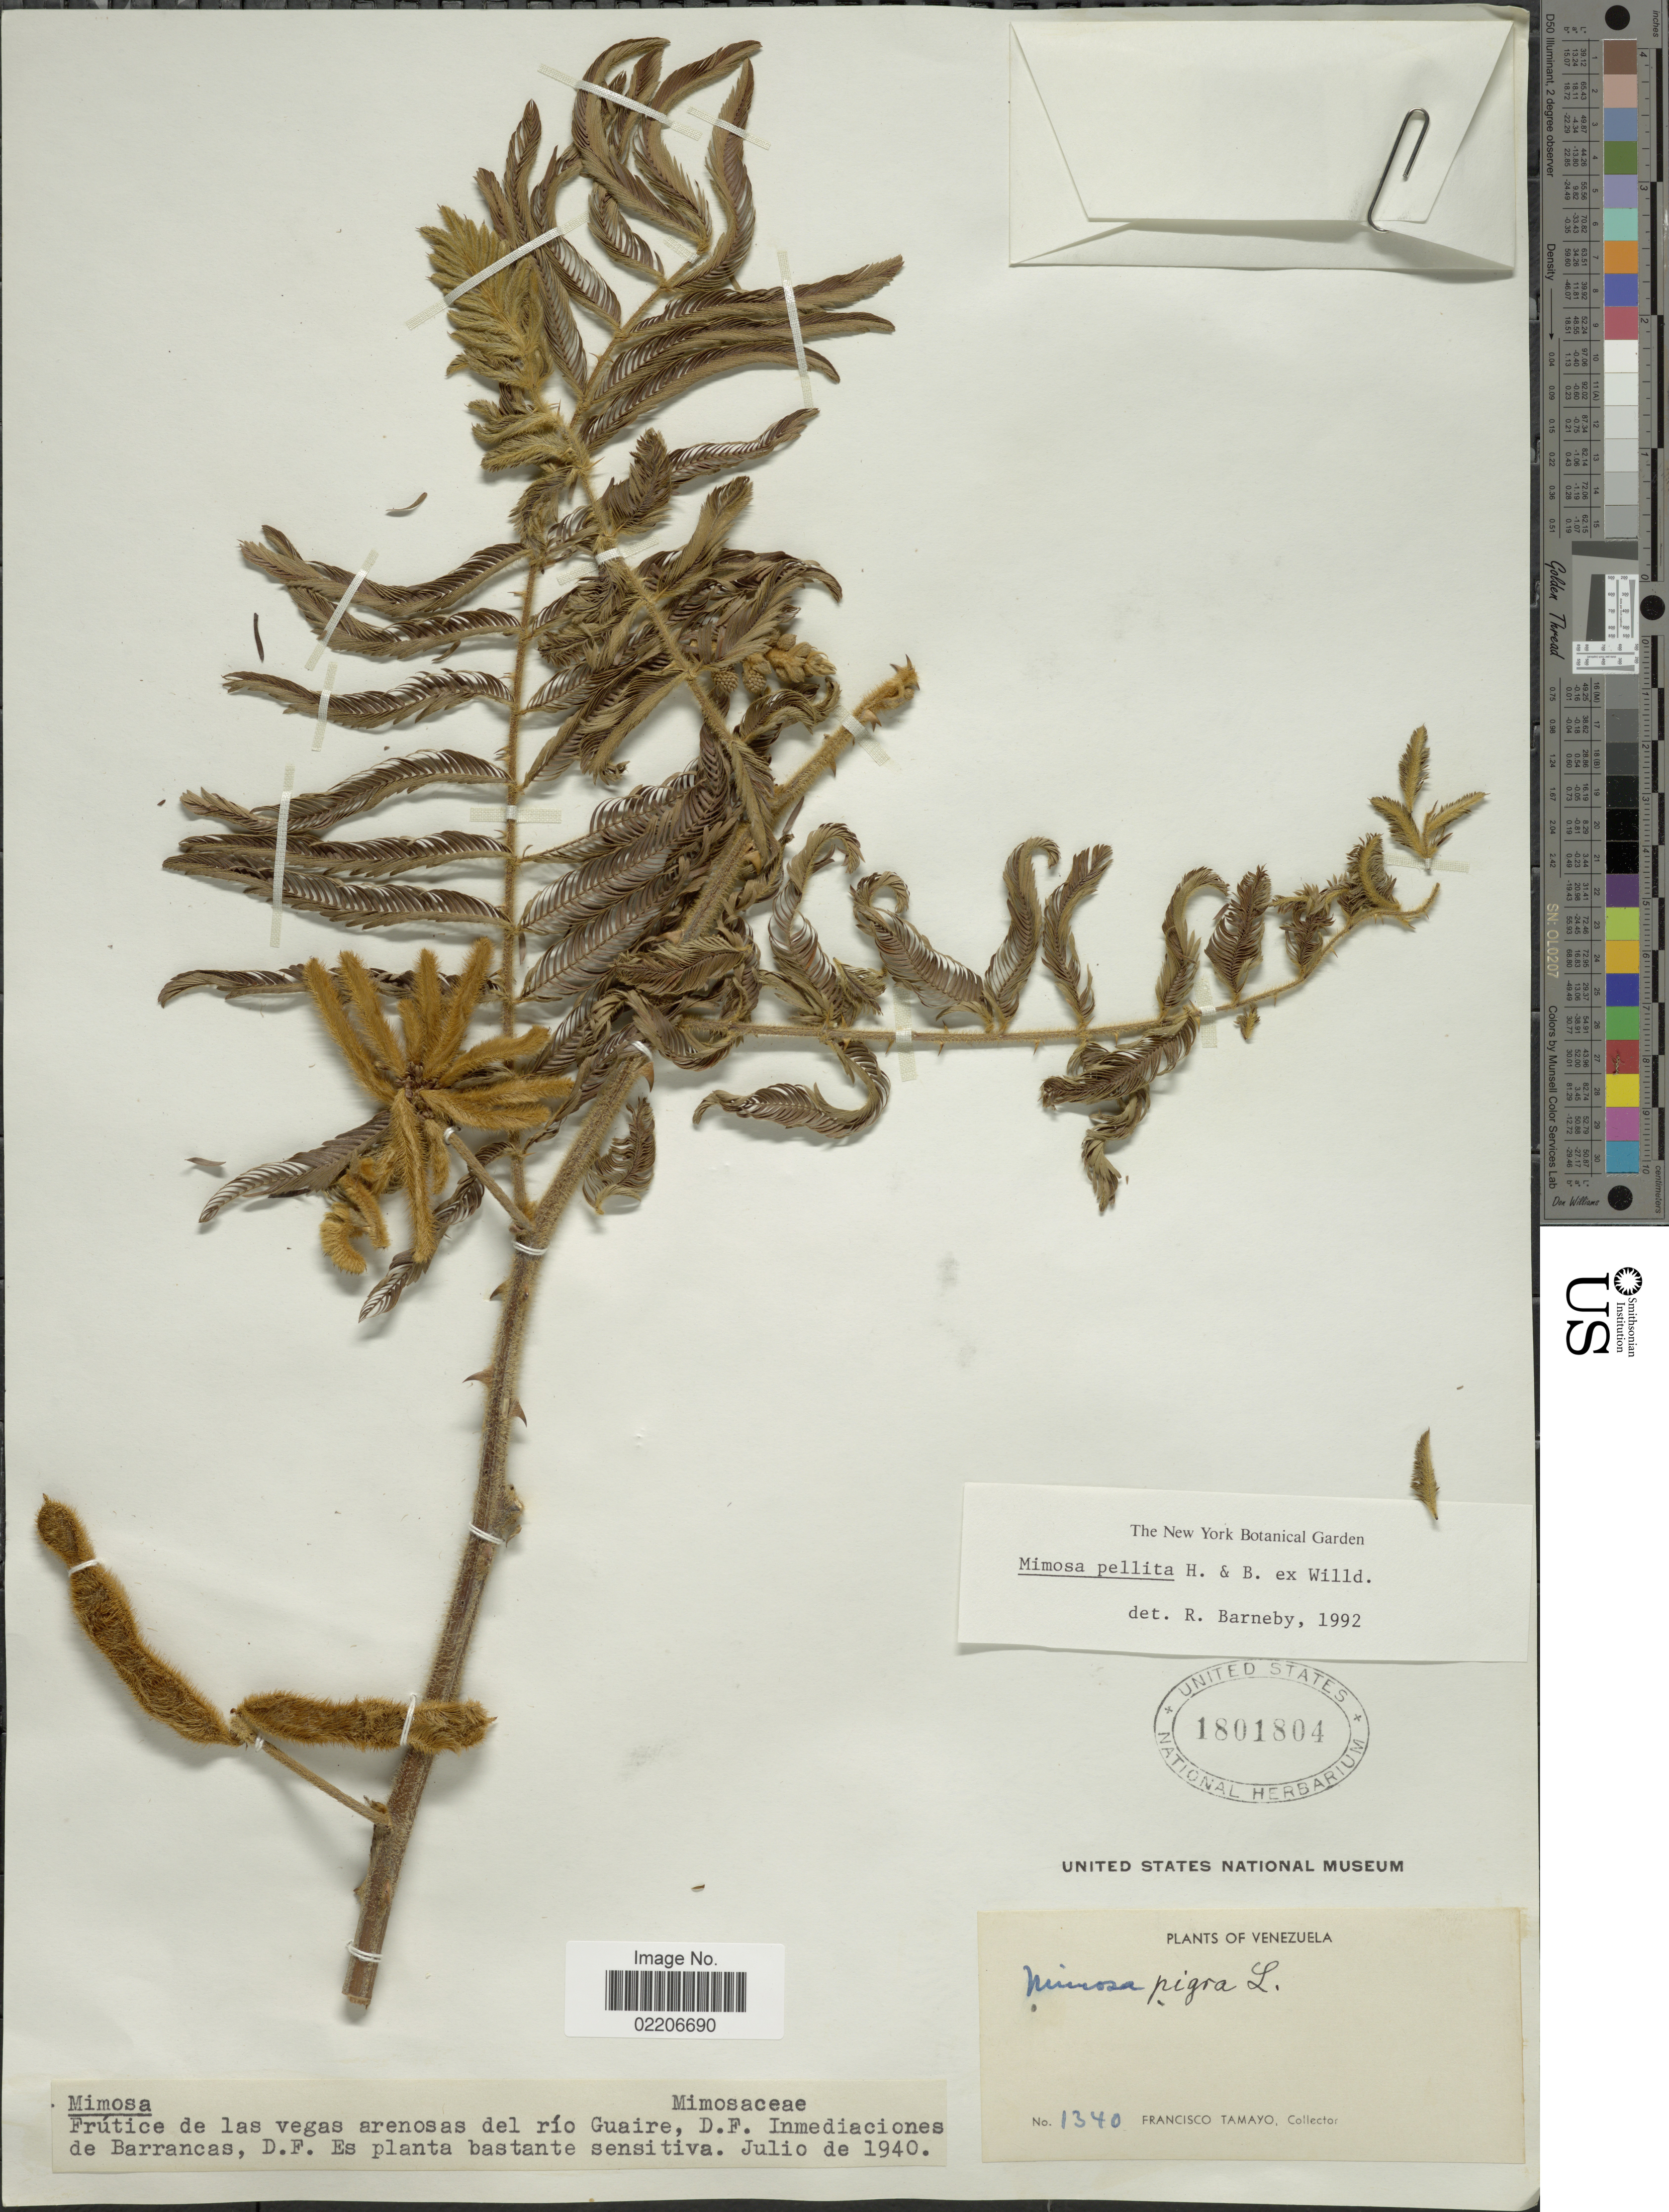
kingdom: Plantae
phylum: Tracheophyta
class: Magnoliopsida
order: Fabales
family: Fabaceae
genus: Mimosa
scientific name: Mimosa pellita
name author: Humb. & Bonpl. ex Willd.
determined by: Barneby, Rupert C., (NY)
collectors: F. Tamayo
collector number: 1340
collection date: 1940-07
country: Venezuela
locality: Frutice de las vegasarenosas del río Guaire, D.F. Inmediaciones de Barrancas, D.F.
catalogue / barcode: US 1801804